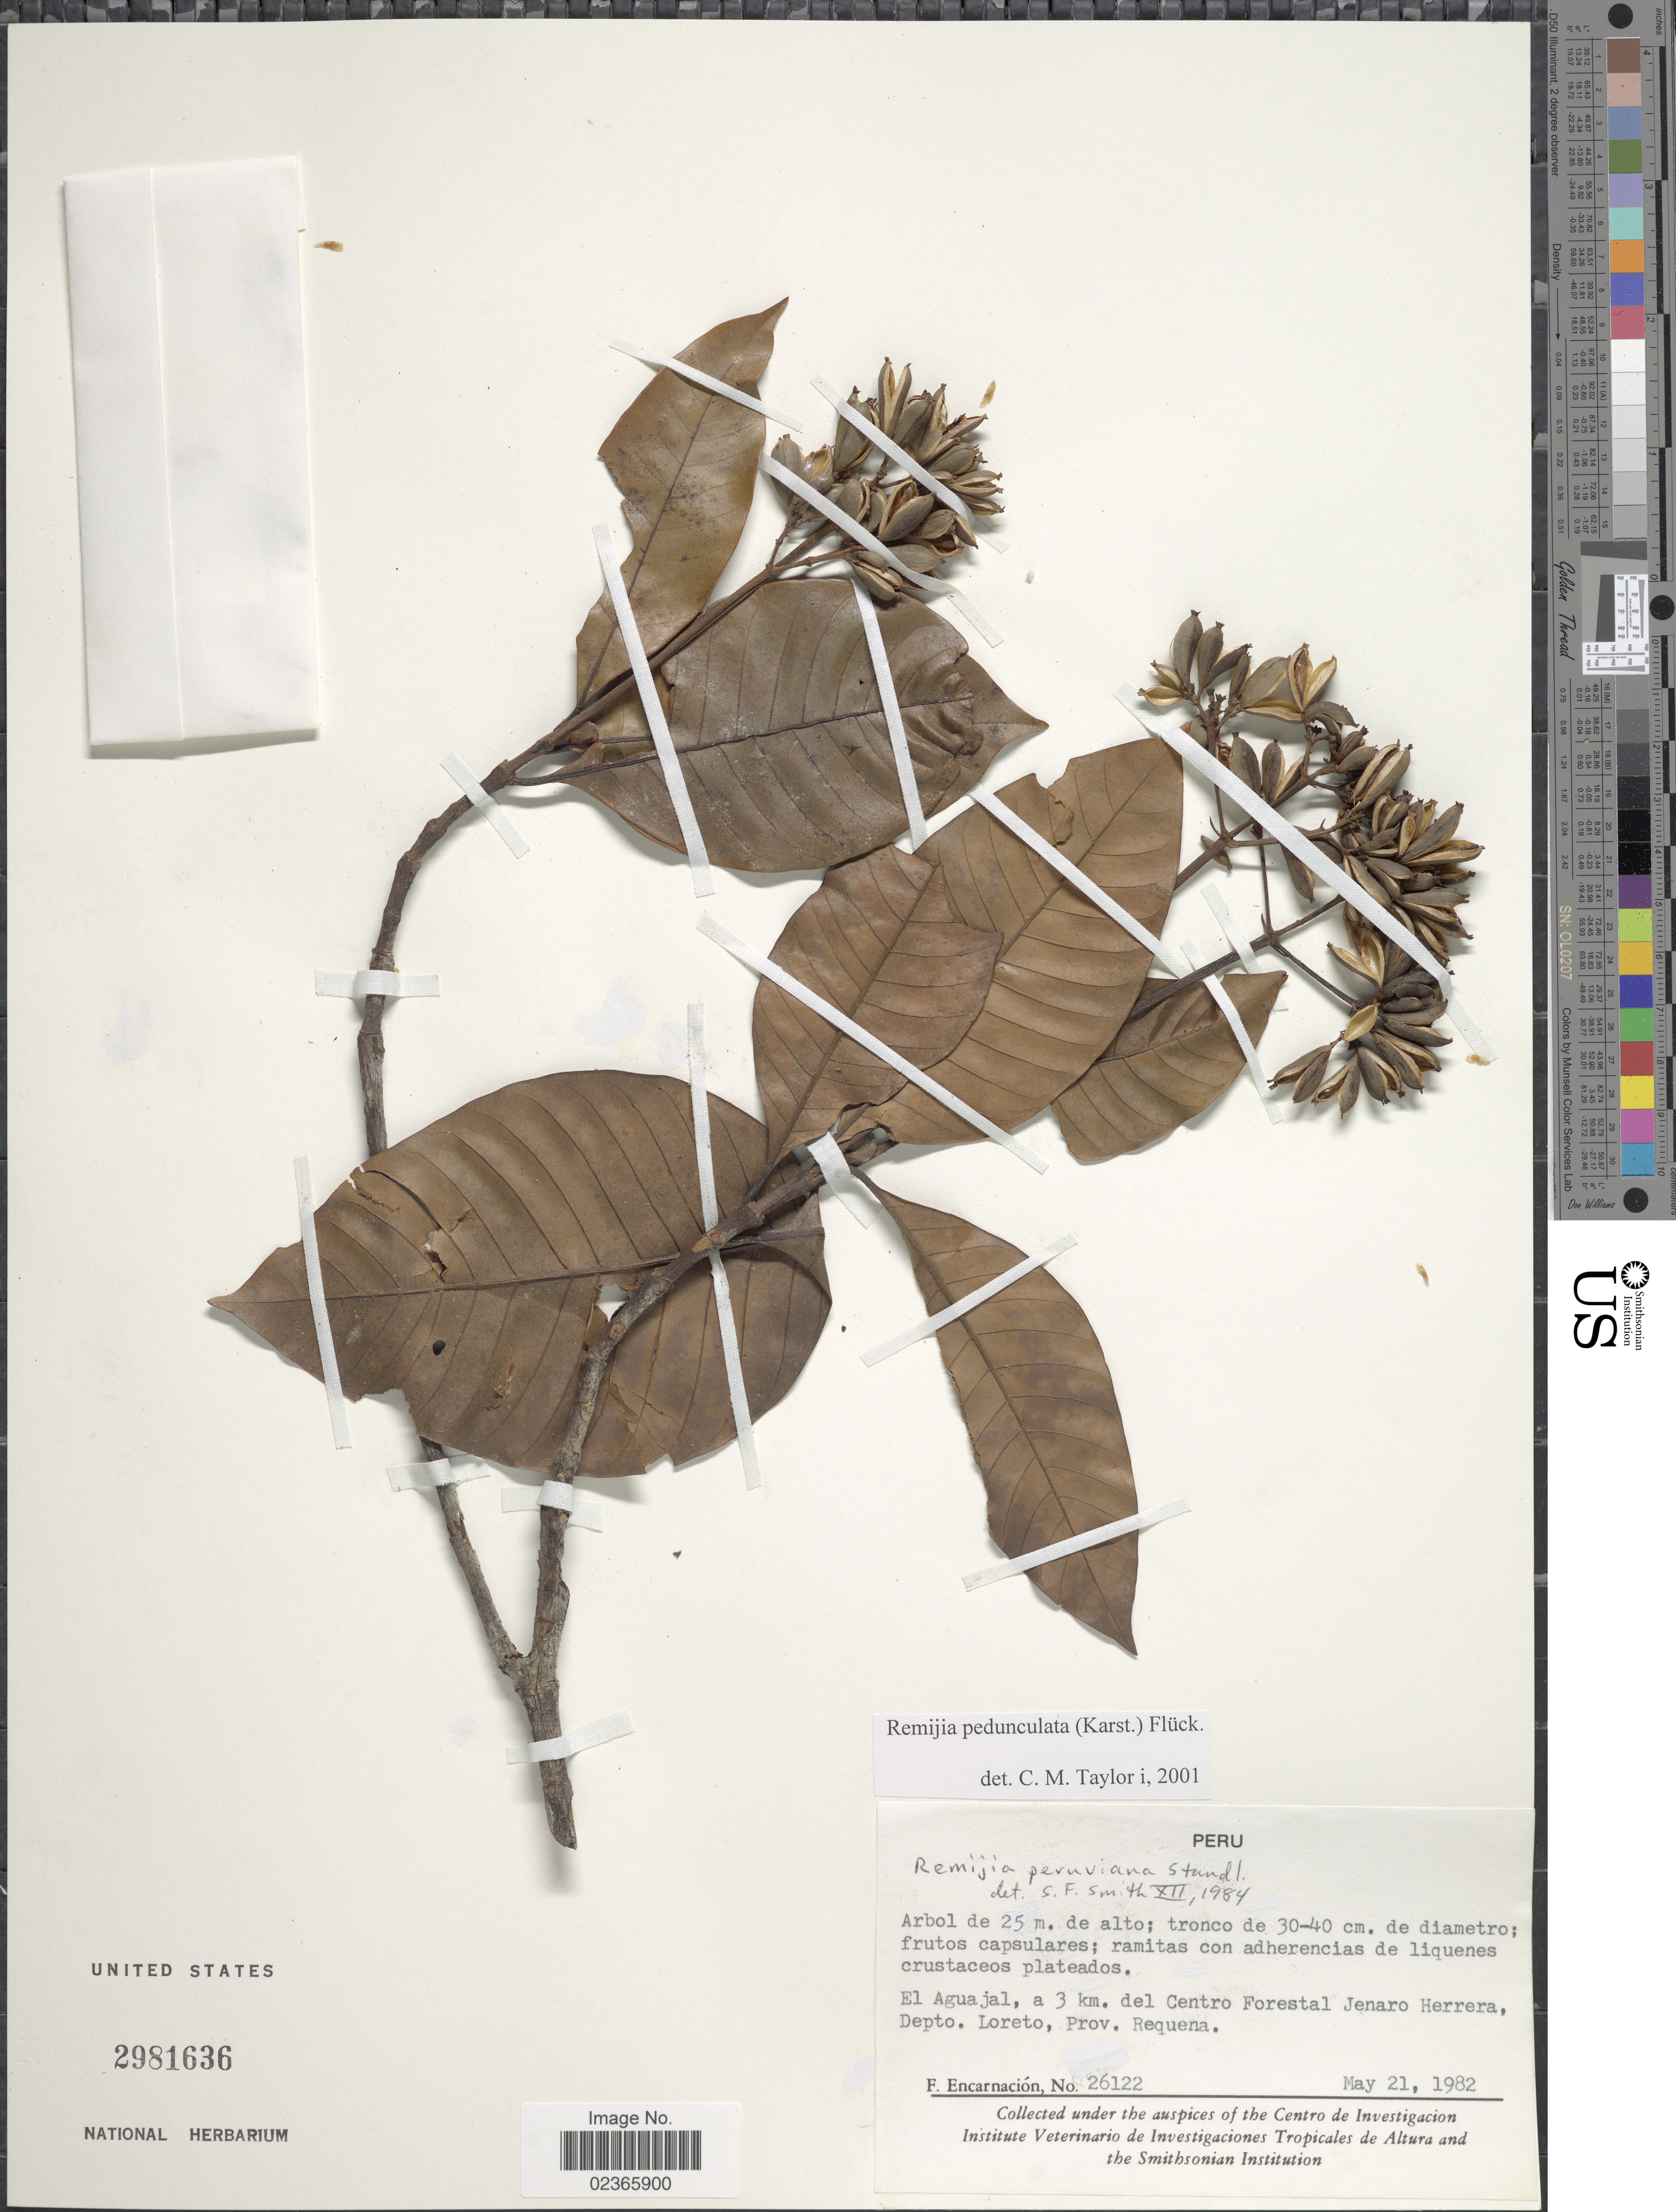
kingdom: Plantae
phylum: Tracheophyta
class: Magnoliopsida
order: Gentianales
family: Rubiaceae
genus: Remijia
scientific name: Remijia pedunculata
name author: (H. Karst.) Fluck.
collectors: F. Encarnación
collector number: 26122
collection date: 1982-05-21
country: Peru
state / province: Loreto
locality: El Aguajal, a 3 km. del Centro Forestal Jenaro Herrera, Prov. Requena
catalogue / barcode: US 2981636